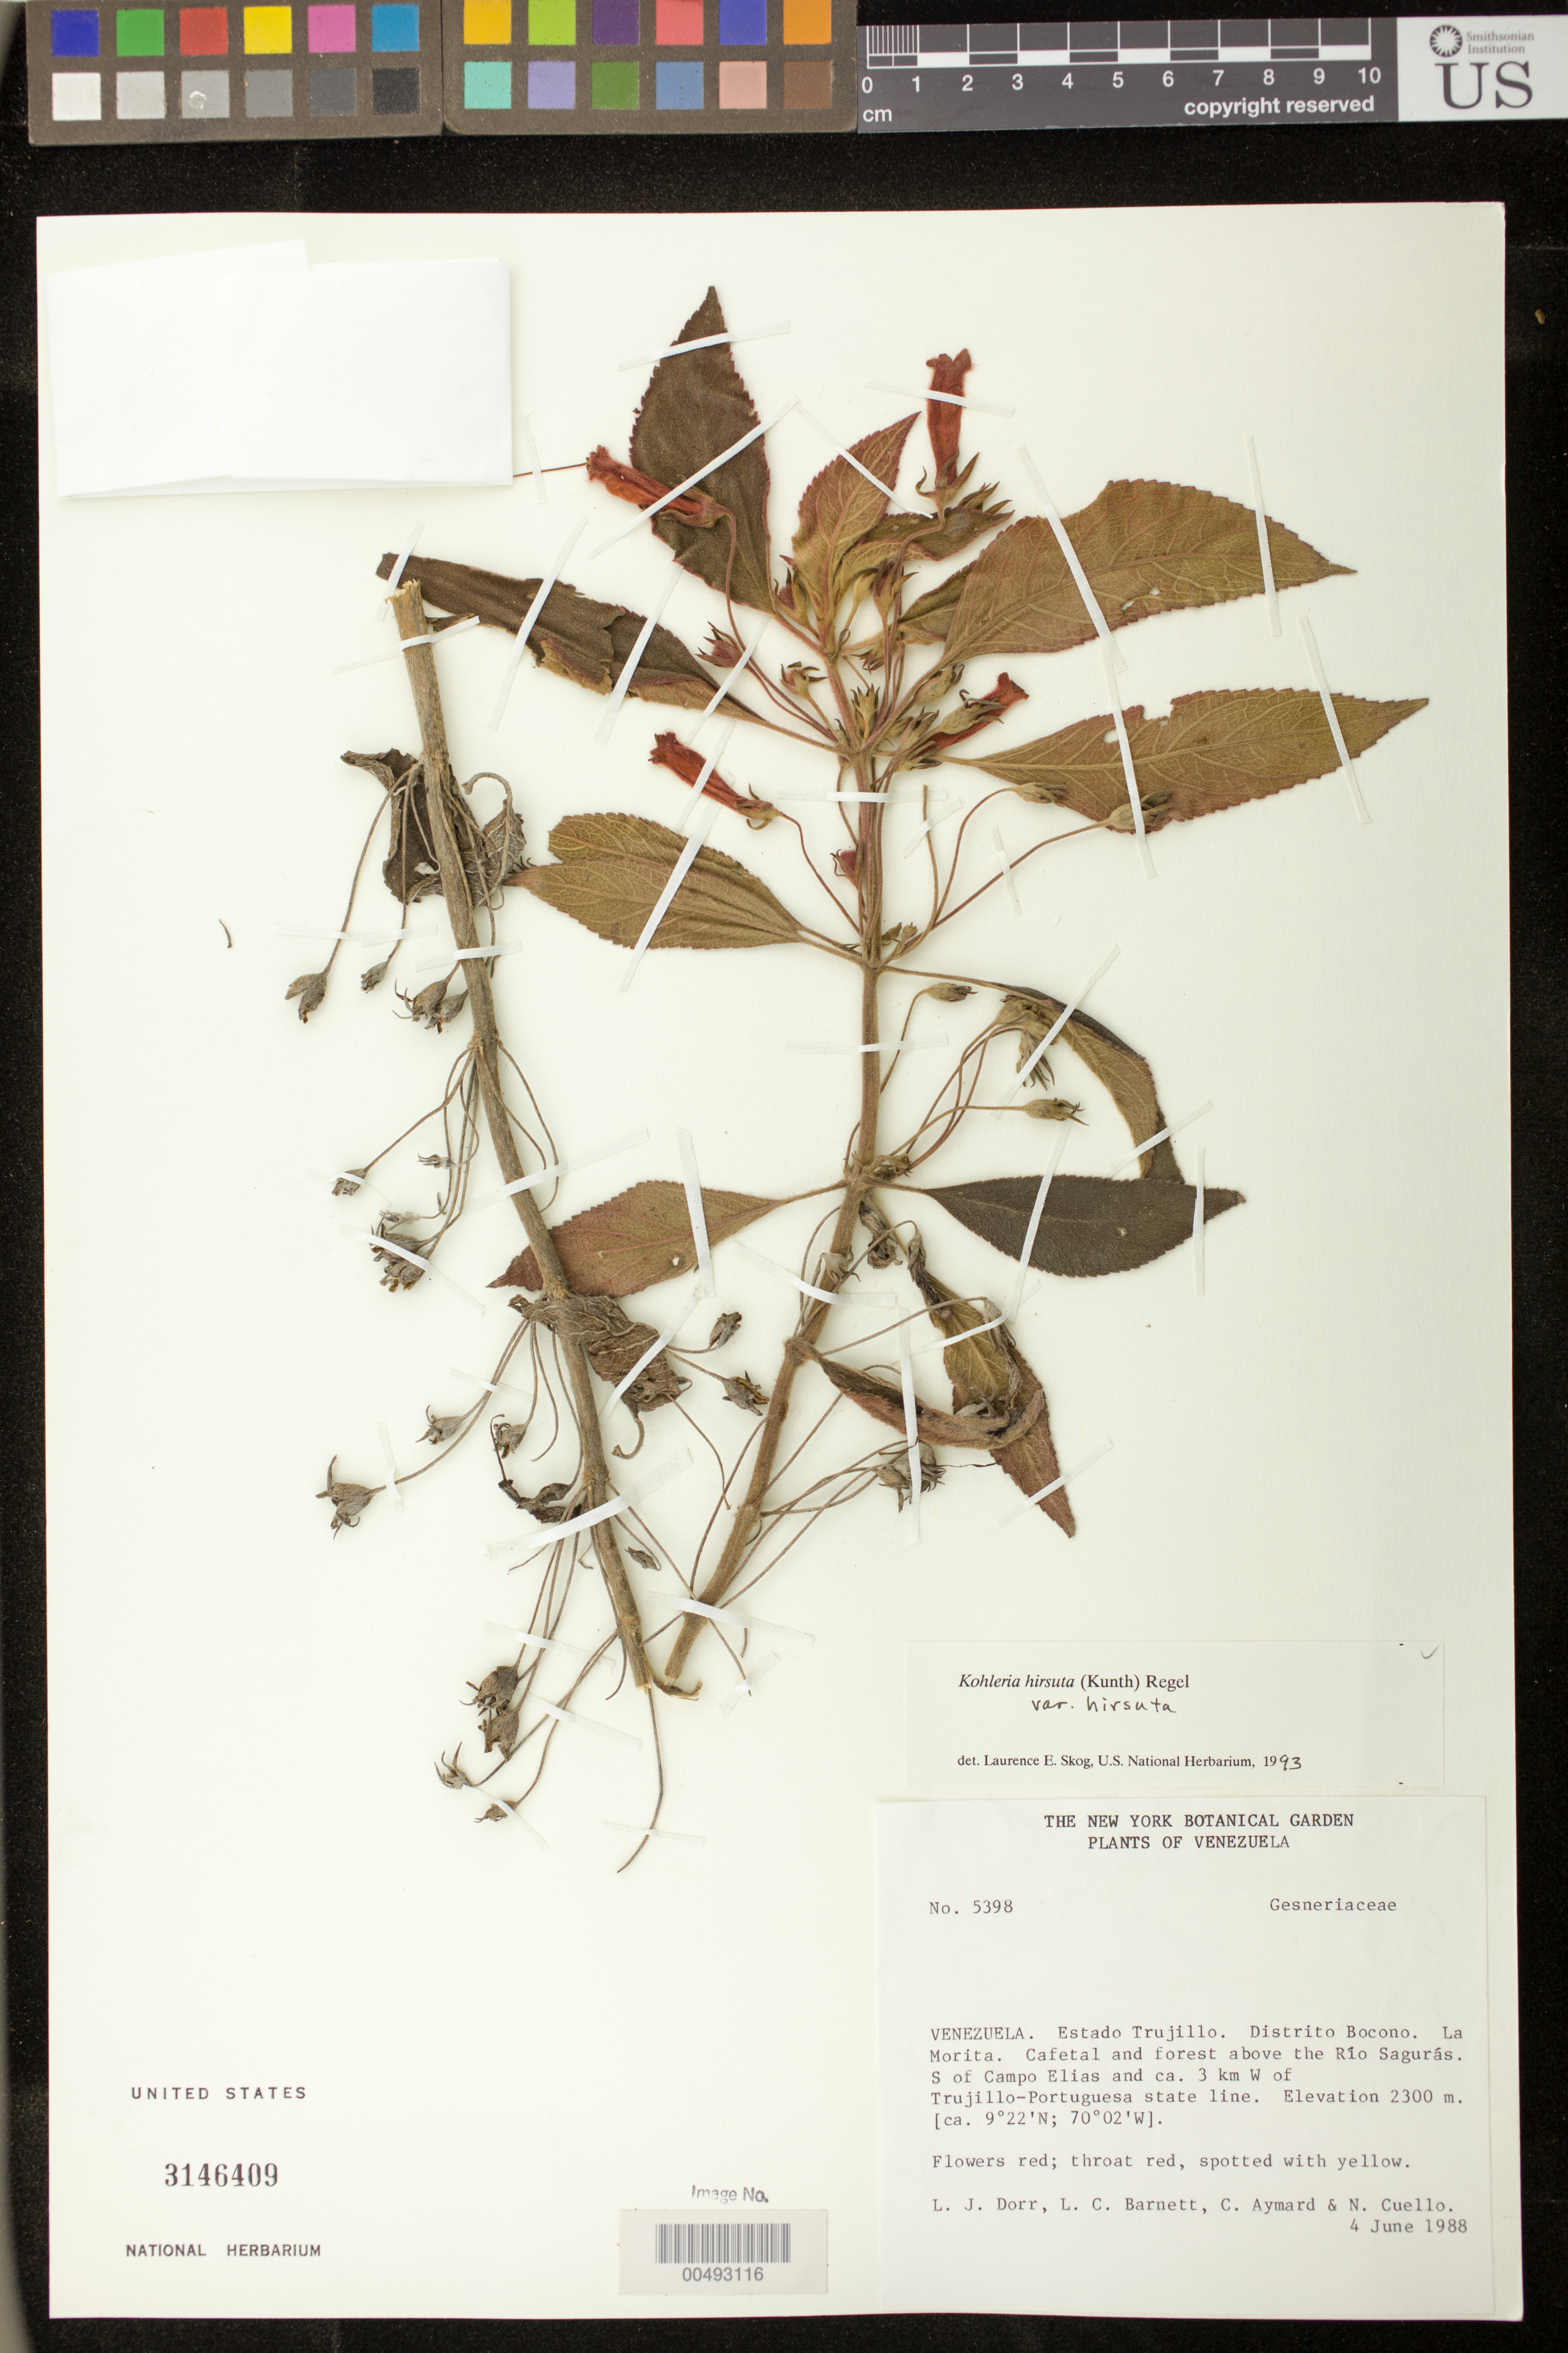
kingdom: Plantae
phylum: Tracheophyta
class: Magnoliopsida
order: Lamiales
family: Gesneriaceae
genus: Kohleria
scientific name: Kohleria hirsuta var. hirsuta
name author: (Kunth) Regel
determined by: Skog, Laurence E.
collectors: L. J. Dorr, L. C. Barnett, G. A. Aymard & N. L. Cuello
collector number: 5398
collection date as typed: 04 Jun 1988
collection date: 1988-06-04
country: Venezuela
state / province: Trujillo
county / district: Boconó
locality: Río Sagurás, S of Campo Elias and ca. 3 km W of Trujillo-Portuguesa state line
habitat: Cafetal and forest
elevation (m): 2300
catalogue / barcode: US 3146409